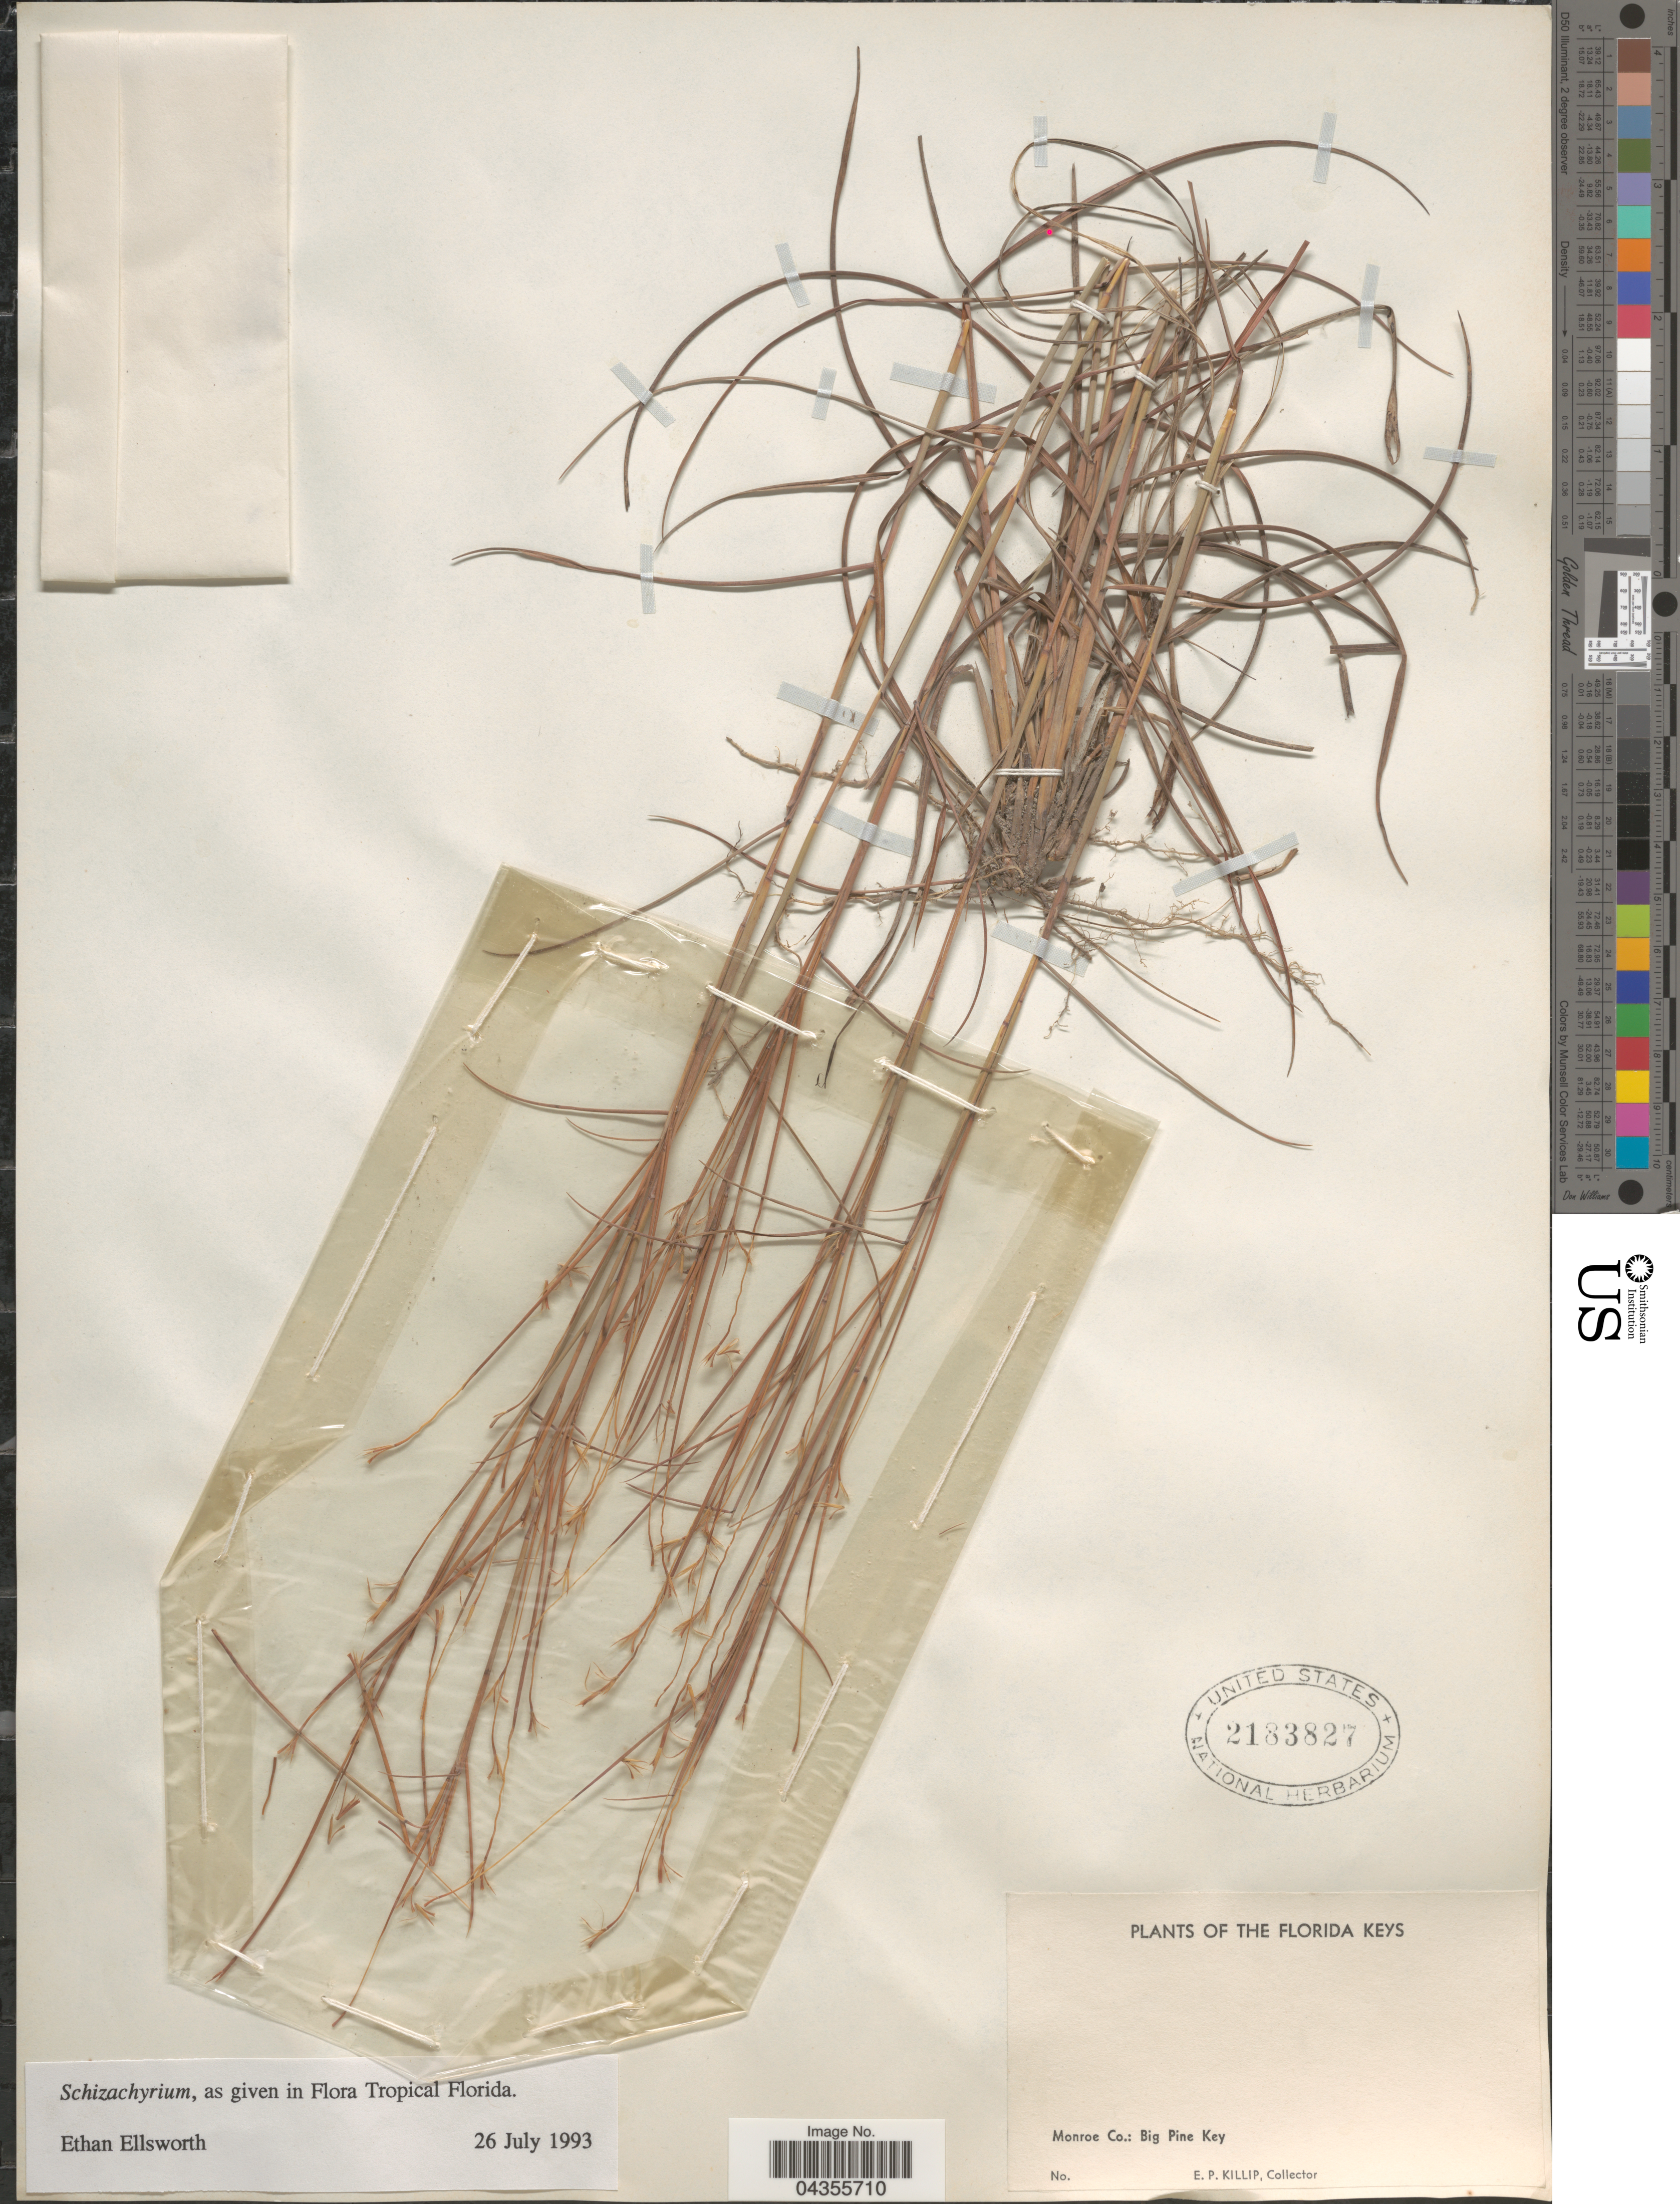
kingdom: Plantae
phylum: Tracheophyta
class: Liliopsida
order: Poales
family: Poaceae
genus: Schizachyrium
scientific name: Schizachyrium sp.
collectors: E. P. Killip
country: United States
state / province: Florida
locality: Florida Keys. Monroe Co.: Big Pine Key.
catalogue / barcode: US 2183827